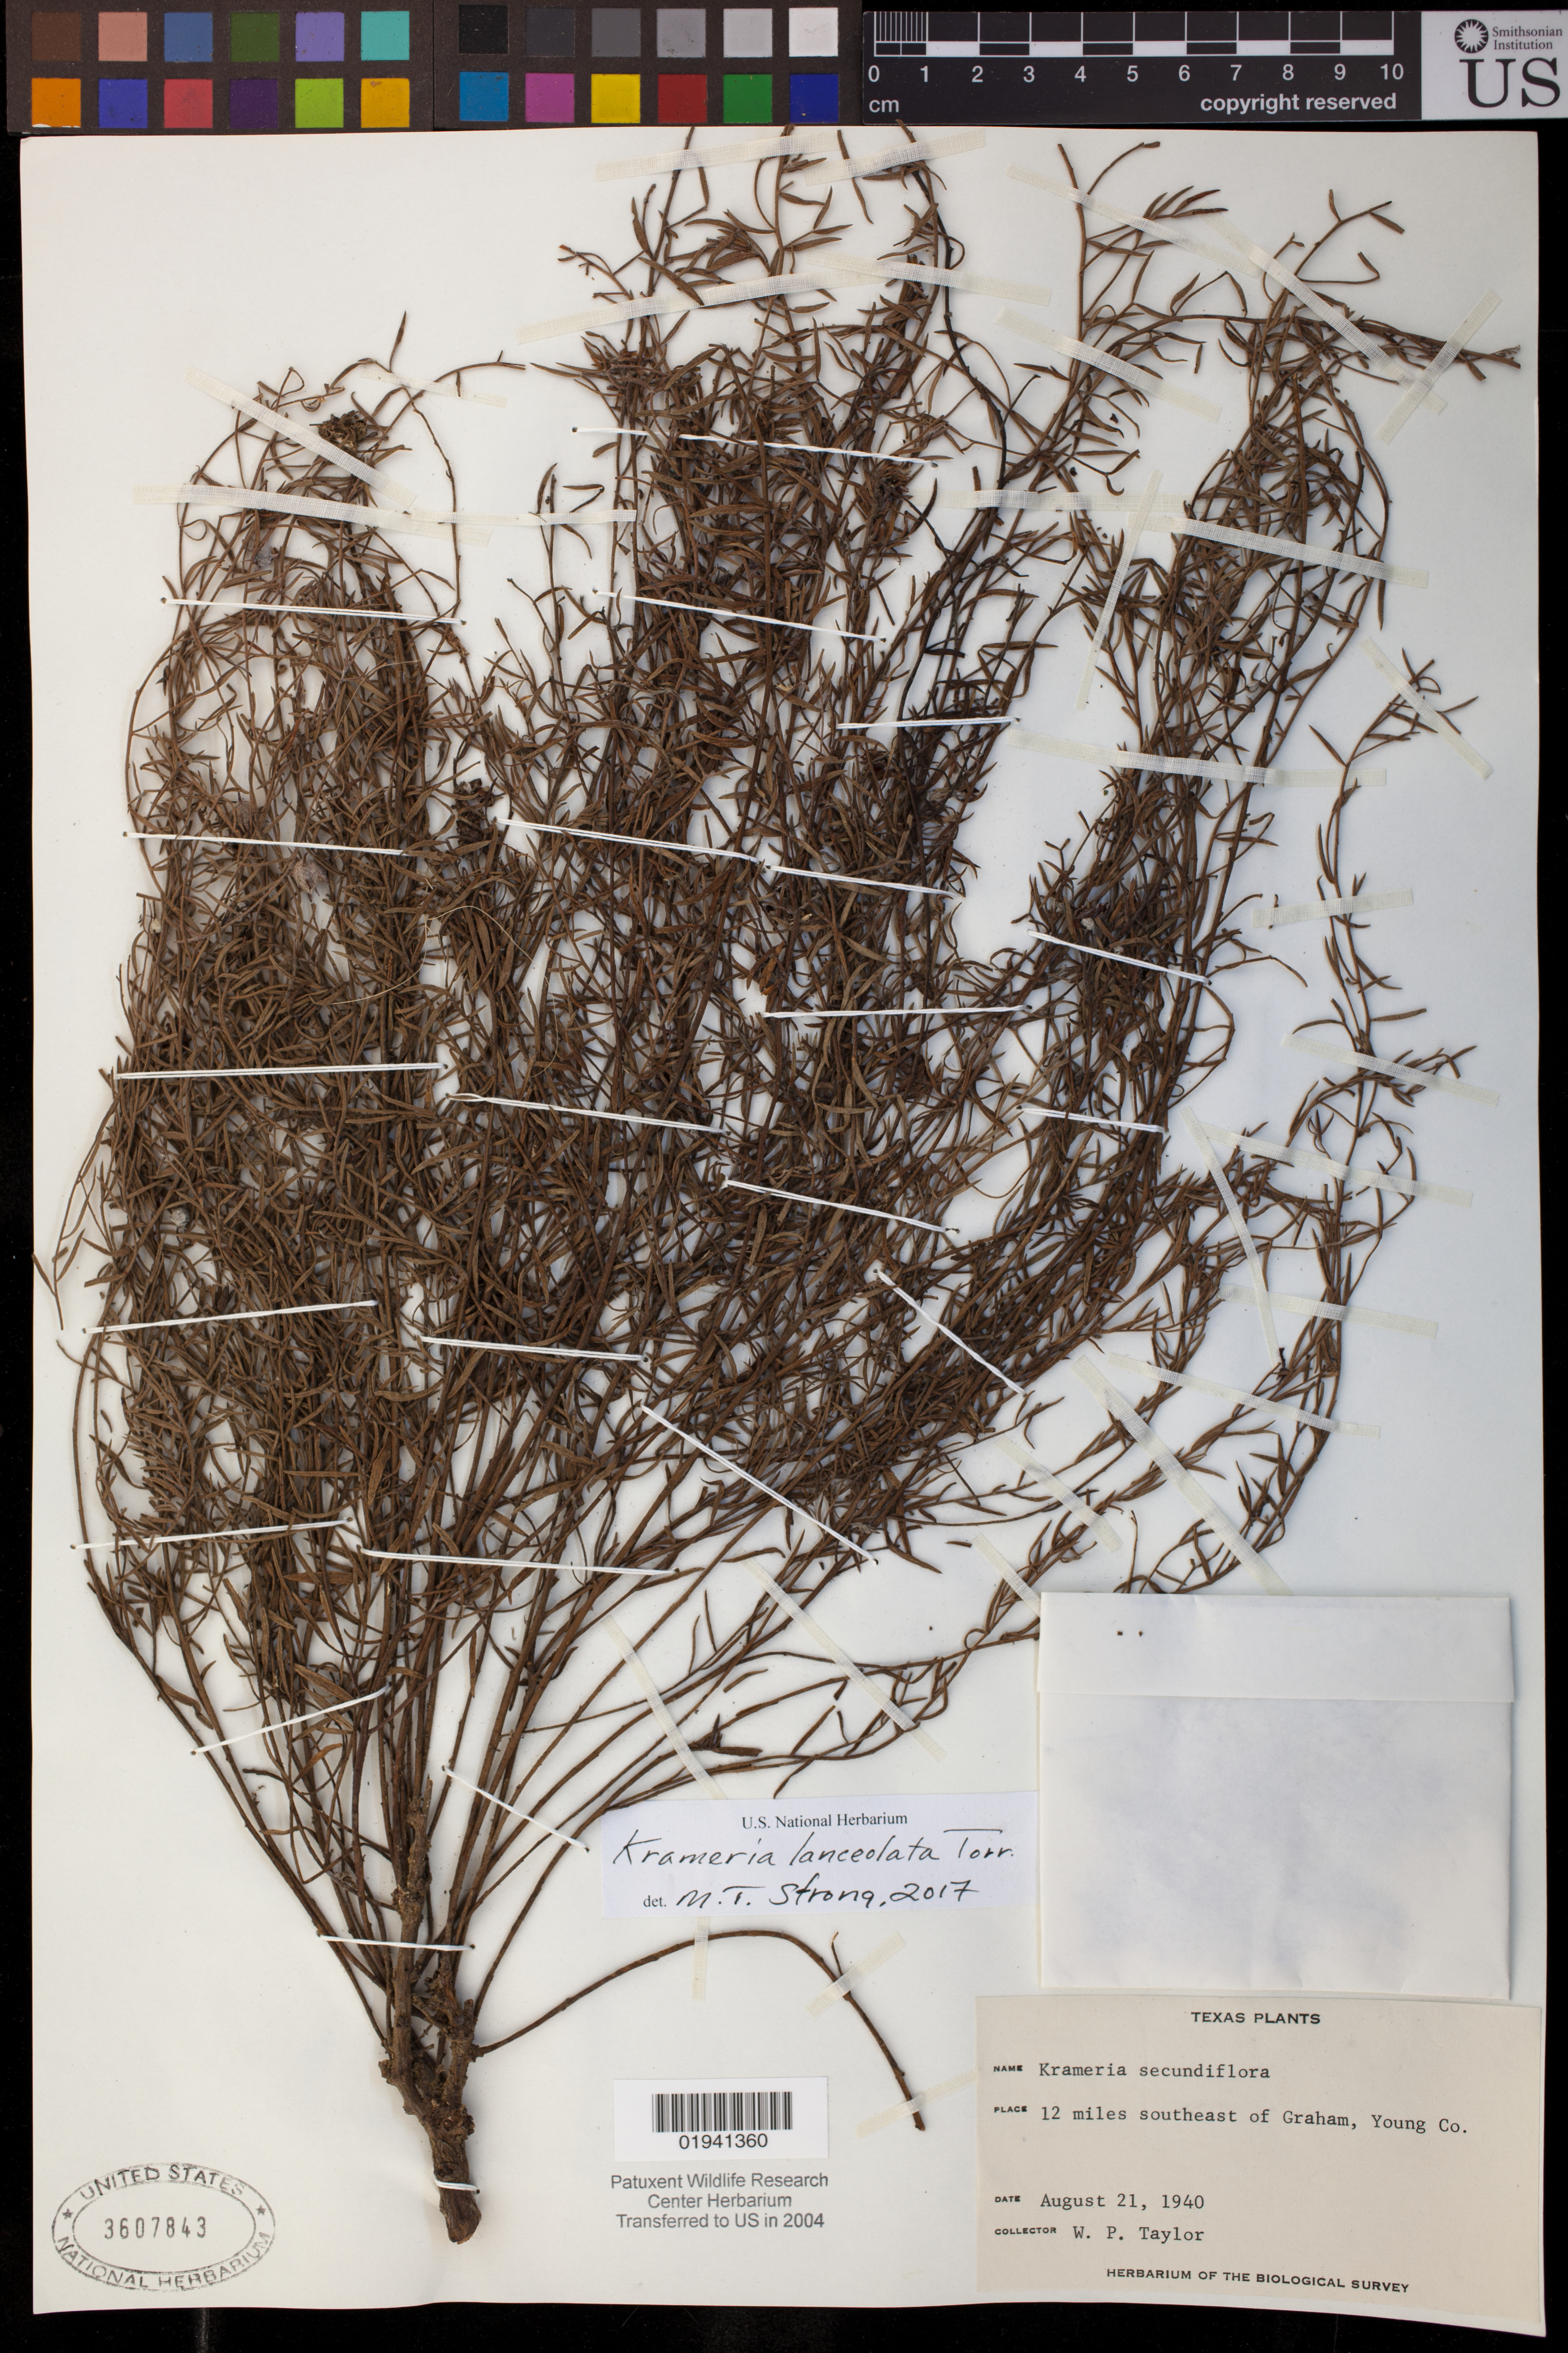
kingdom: Plantae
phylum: Tracheophyta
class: Magnoliopsida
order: Zygophyllales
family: Krameriaceae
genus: Krameria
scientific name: Krameria lanceolata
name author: Torr.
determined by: Strong, M. T., (US), Smithsonian Institution - National Museum of Natural History (UNITED STATES)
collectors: W. P. Taylor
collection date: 1940-08-21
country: United States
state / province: Texas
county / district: Young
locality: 12 miles southwest of Graham.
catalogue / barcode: US 3607843